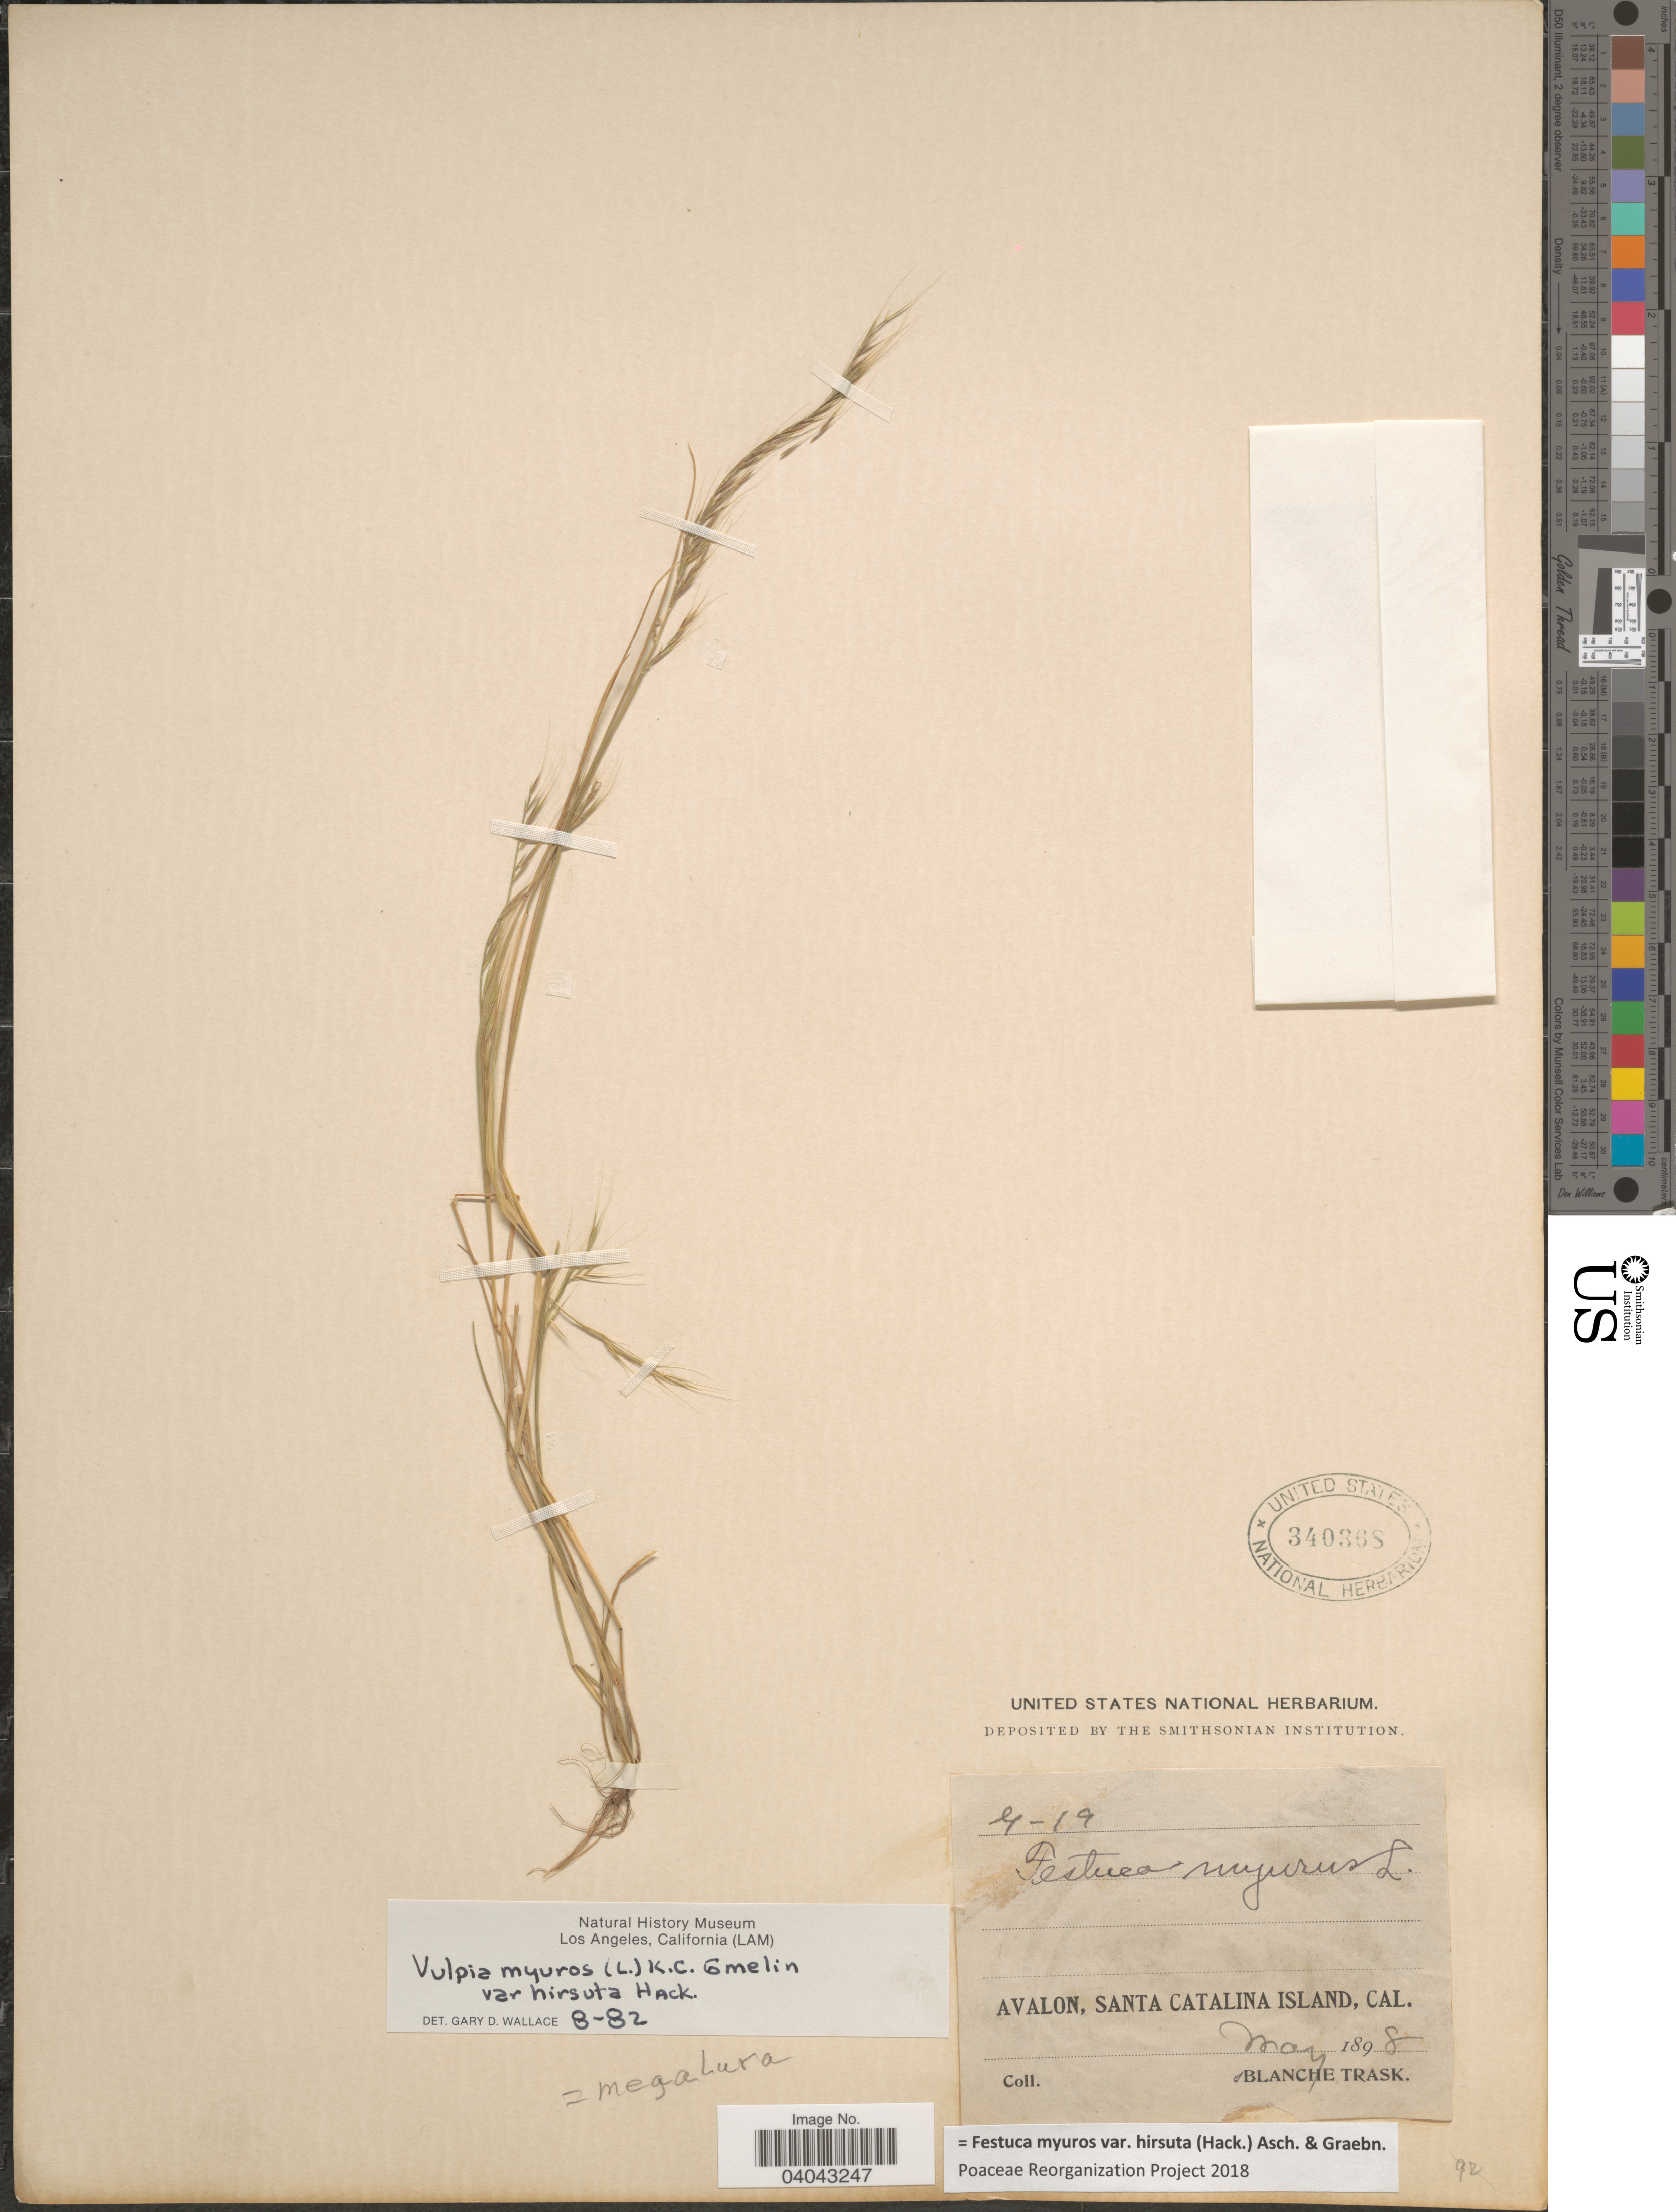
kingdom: Plantae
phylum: Tracheophyta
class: Liliopsida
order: Poales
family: Poaceae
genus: Festuca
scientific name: Festuca myuros var. hirsuta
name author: (Hack.) Asch. & Graebn.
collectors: B. Trask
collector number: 4-19*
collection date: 1898-05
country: United States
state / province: California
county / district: Los Angeles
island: Santa Catalina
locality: Avalon, Santa Catalina Island.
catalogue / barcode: US 340368